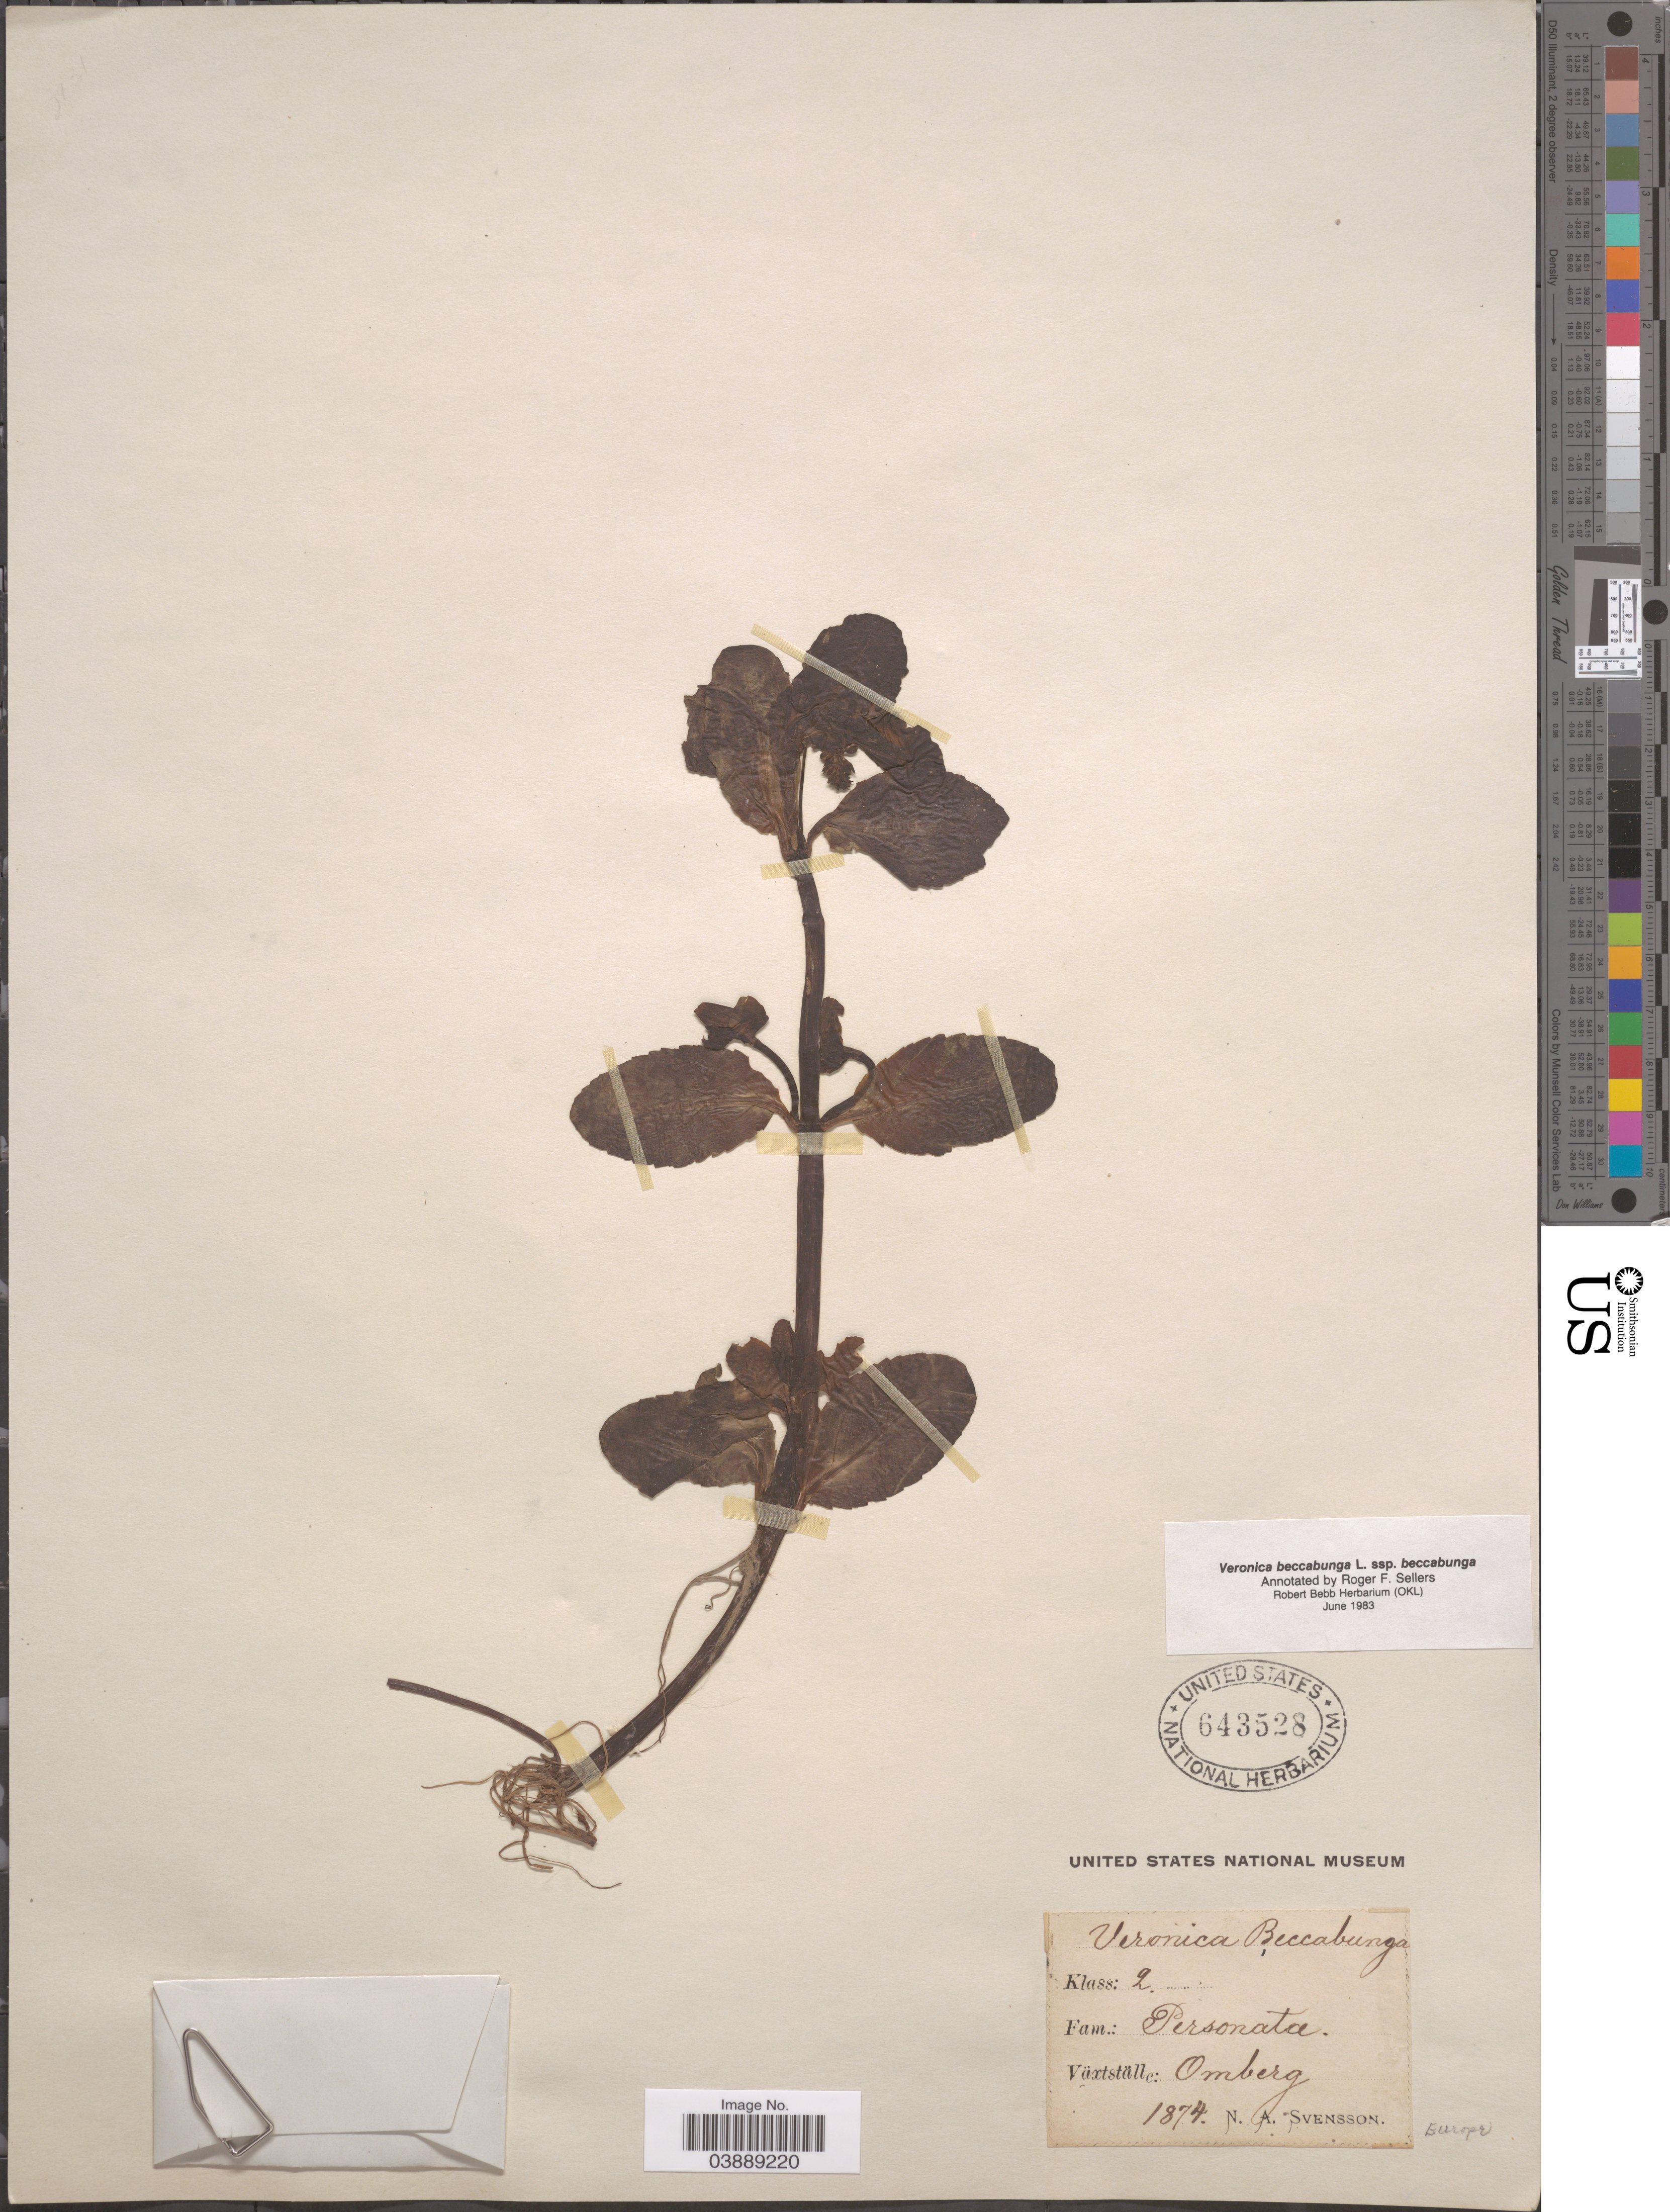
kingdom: Plantae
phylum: Tracheophyta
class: Magnoliopsida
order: Lamiales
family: Plantaginaceae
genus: Veronica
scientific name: Veronica beccabunga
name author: L.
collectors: N. Svensson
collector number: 2?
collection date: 1874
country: Sweden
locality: Växtställe: Omberg.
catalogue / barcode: US 643528